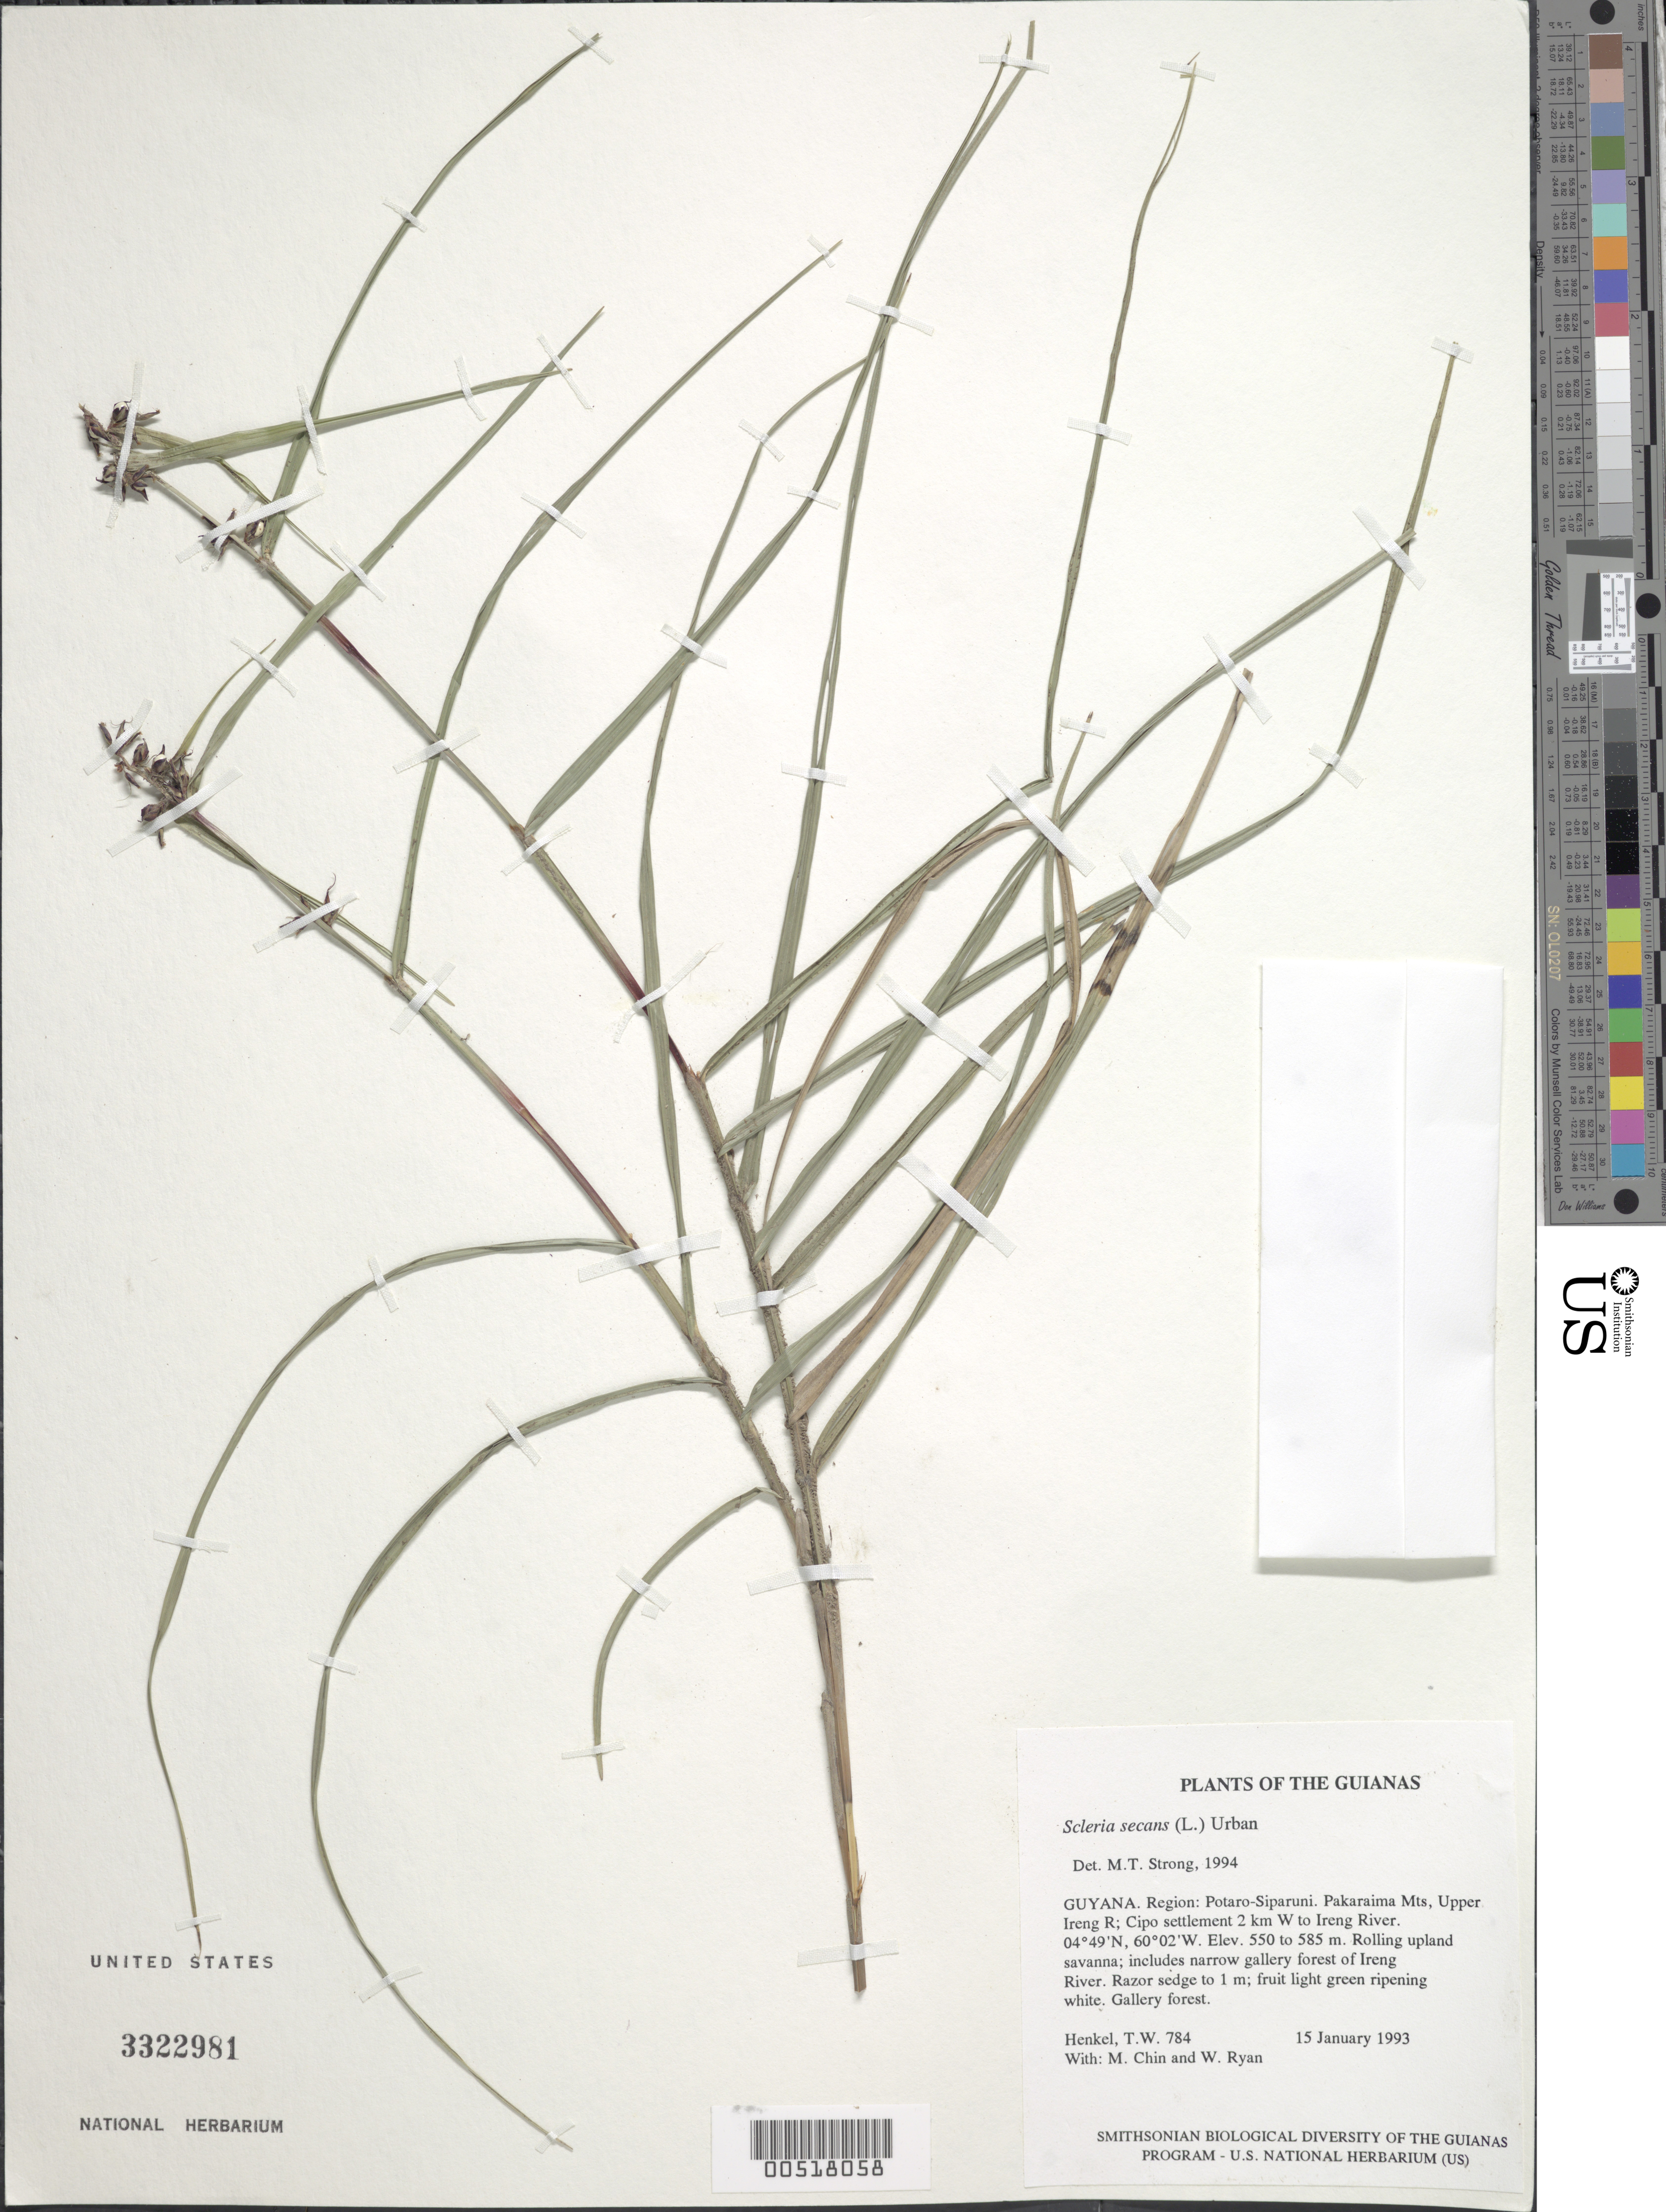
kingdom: Plantae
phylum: Tracheophyta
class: Liliopsida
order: Poales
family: Cyperaceae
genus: Scleria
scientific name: Scleria secans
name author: (L.) Urb.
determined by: Strong, M. T., (US), Smithsonian Institution - National Museum of Natural History (UNITED STATES)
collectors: T. Henkel, M. Chin & W. Ryan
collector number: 784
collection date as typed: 15 January 1993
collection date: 1993-01-15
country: Guyana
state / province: Potaro-Siparuni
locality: Pakaraima Mts, Upper Ireng R; Cipo settlement 2 km W to Ireng River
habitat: Rolling upland savanna; includes narrow gallery forest of Ireng River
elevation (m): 550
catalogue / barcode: US 3322981